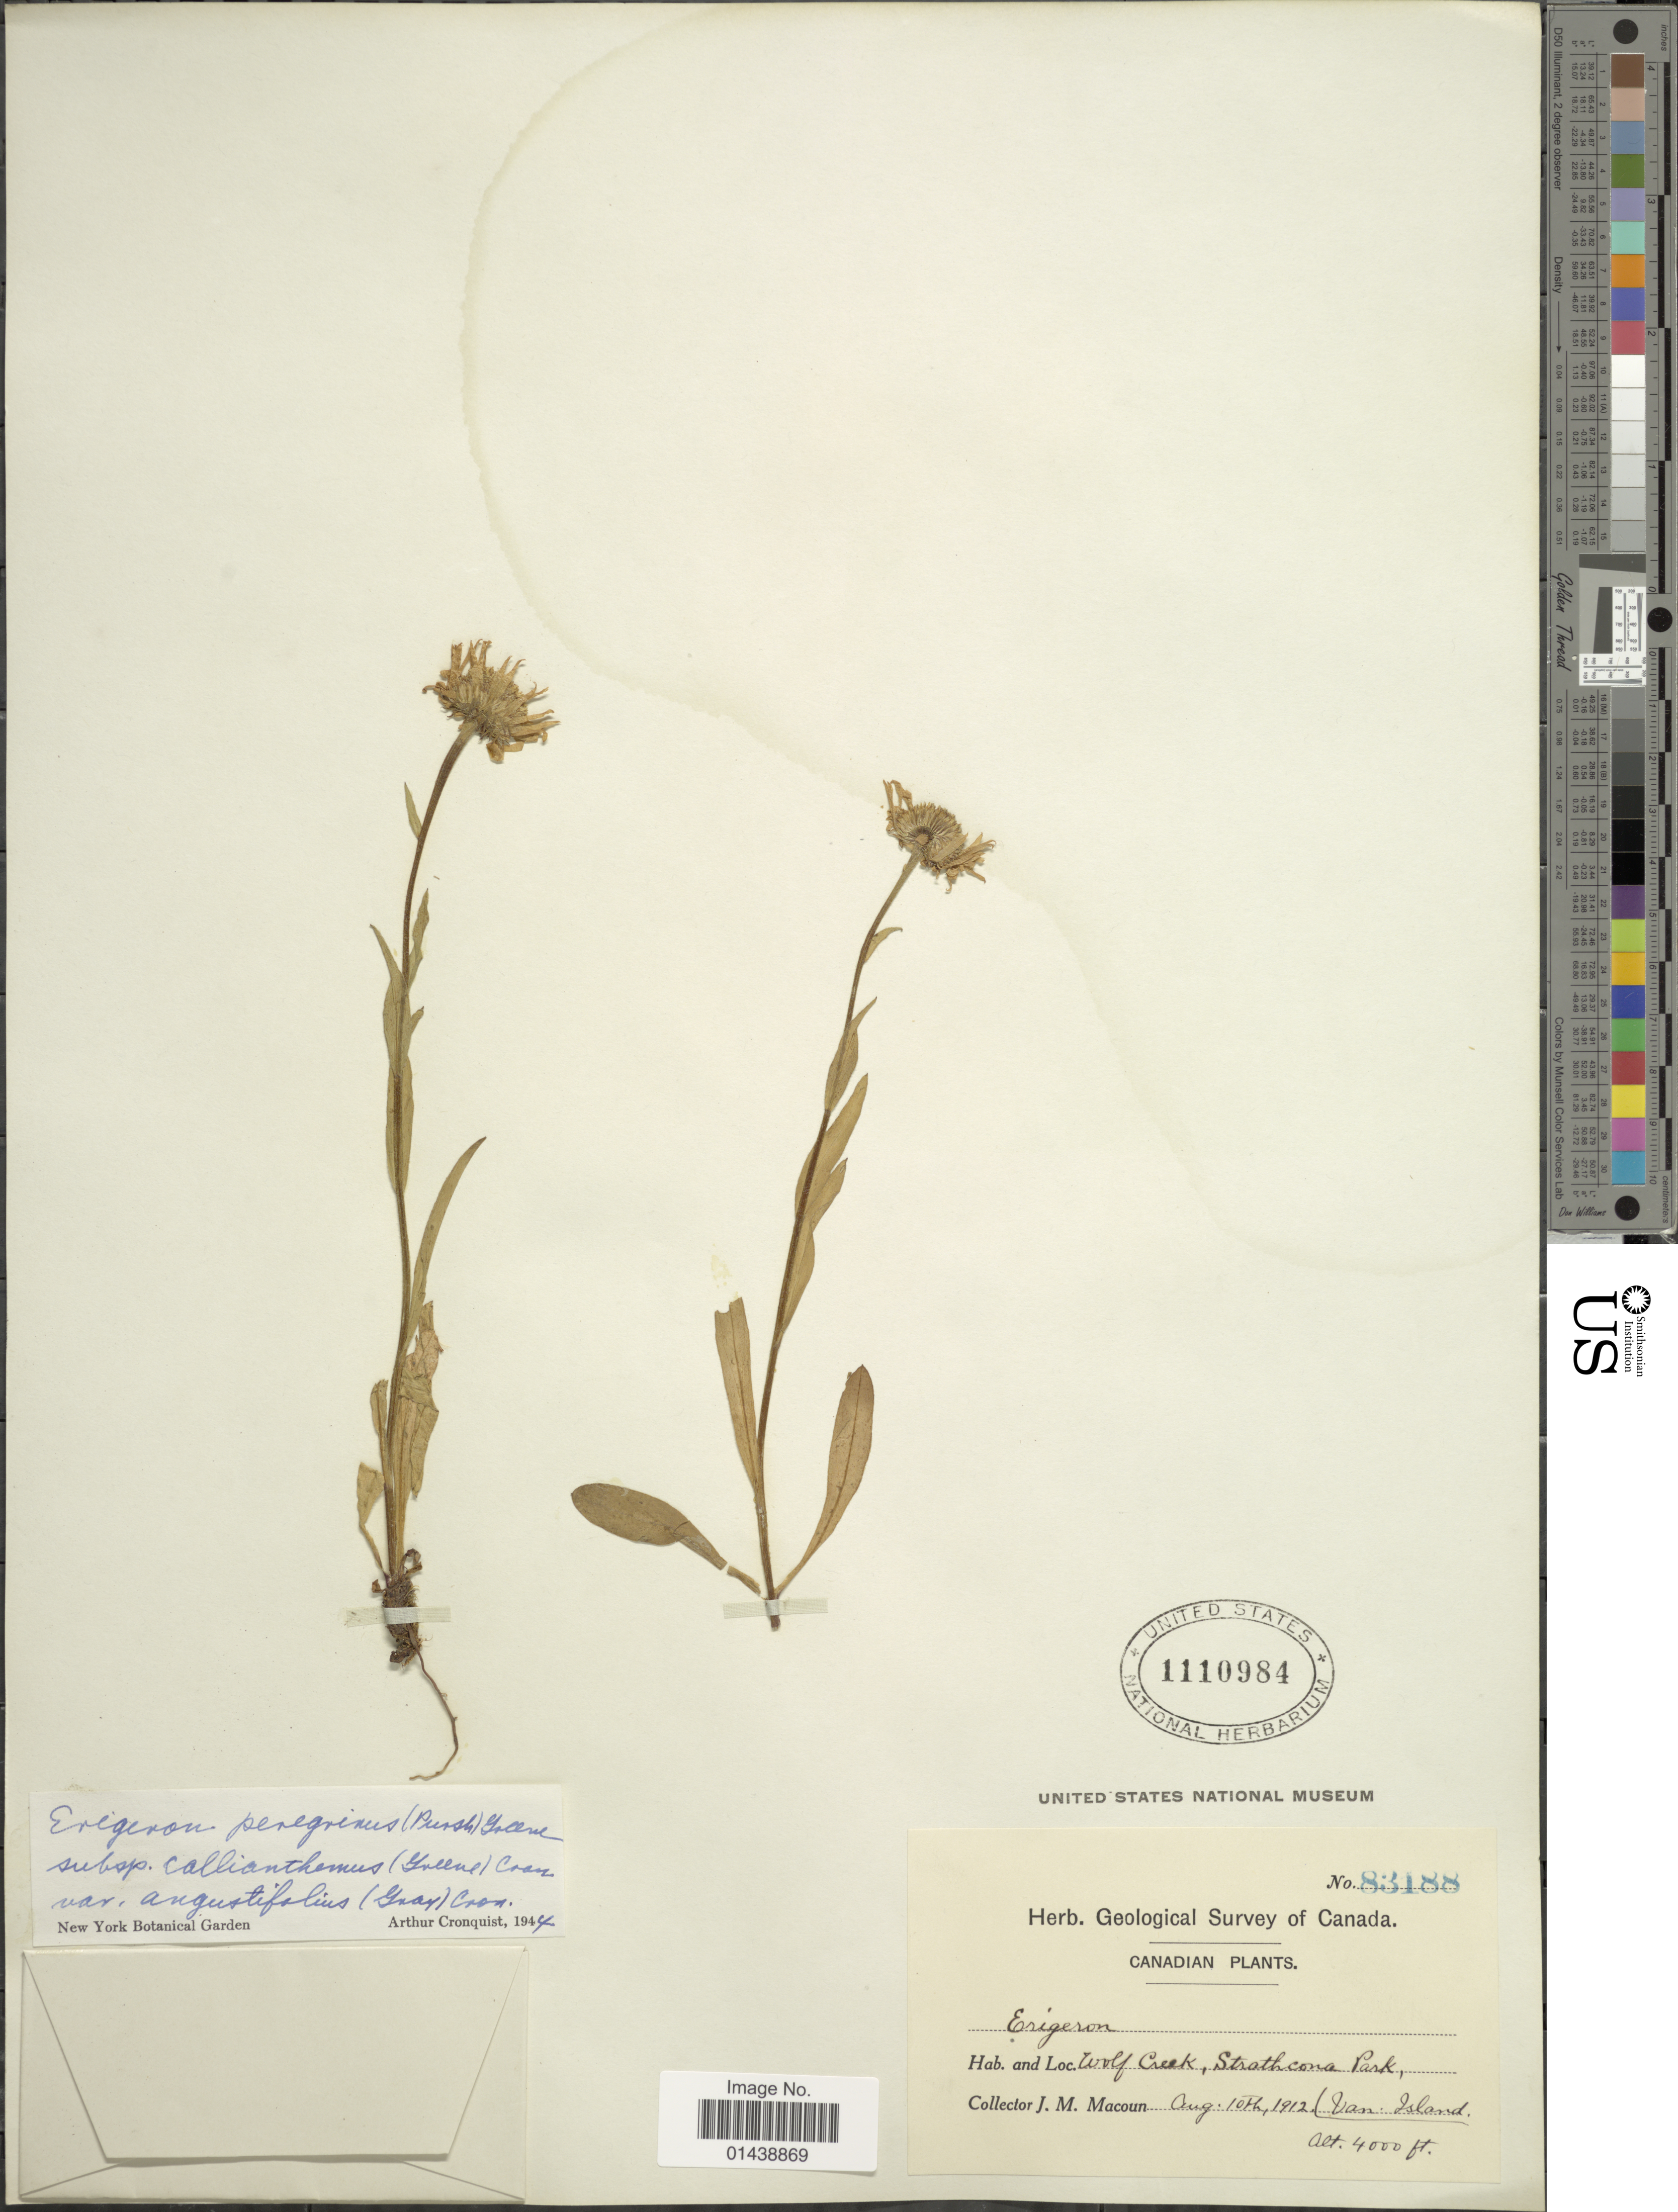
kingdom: Plantae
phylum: Tracheophyta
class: Magnoliopsida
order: Asterales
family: Asteraceae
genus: Erigeron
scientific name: Erigeron peregrinus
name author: (Banks ex Pursh) Greene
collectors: J. M. Macoun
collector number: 83188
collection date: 1912-08-10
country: Canada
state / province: British Columbia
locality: Wolf Creek, Strathcona Park, Van. Island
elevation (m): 1219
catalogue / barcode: US 1110984